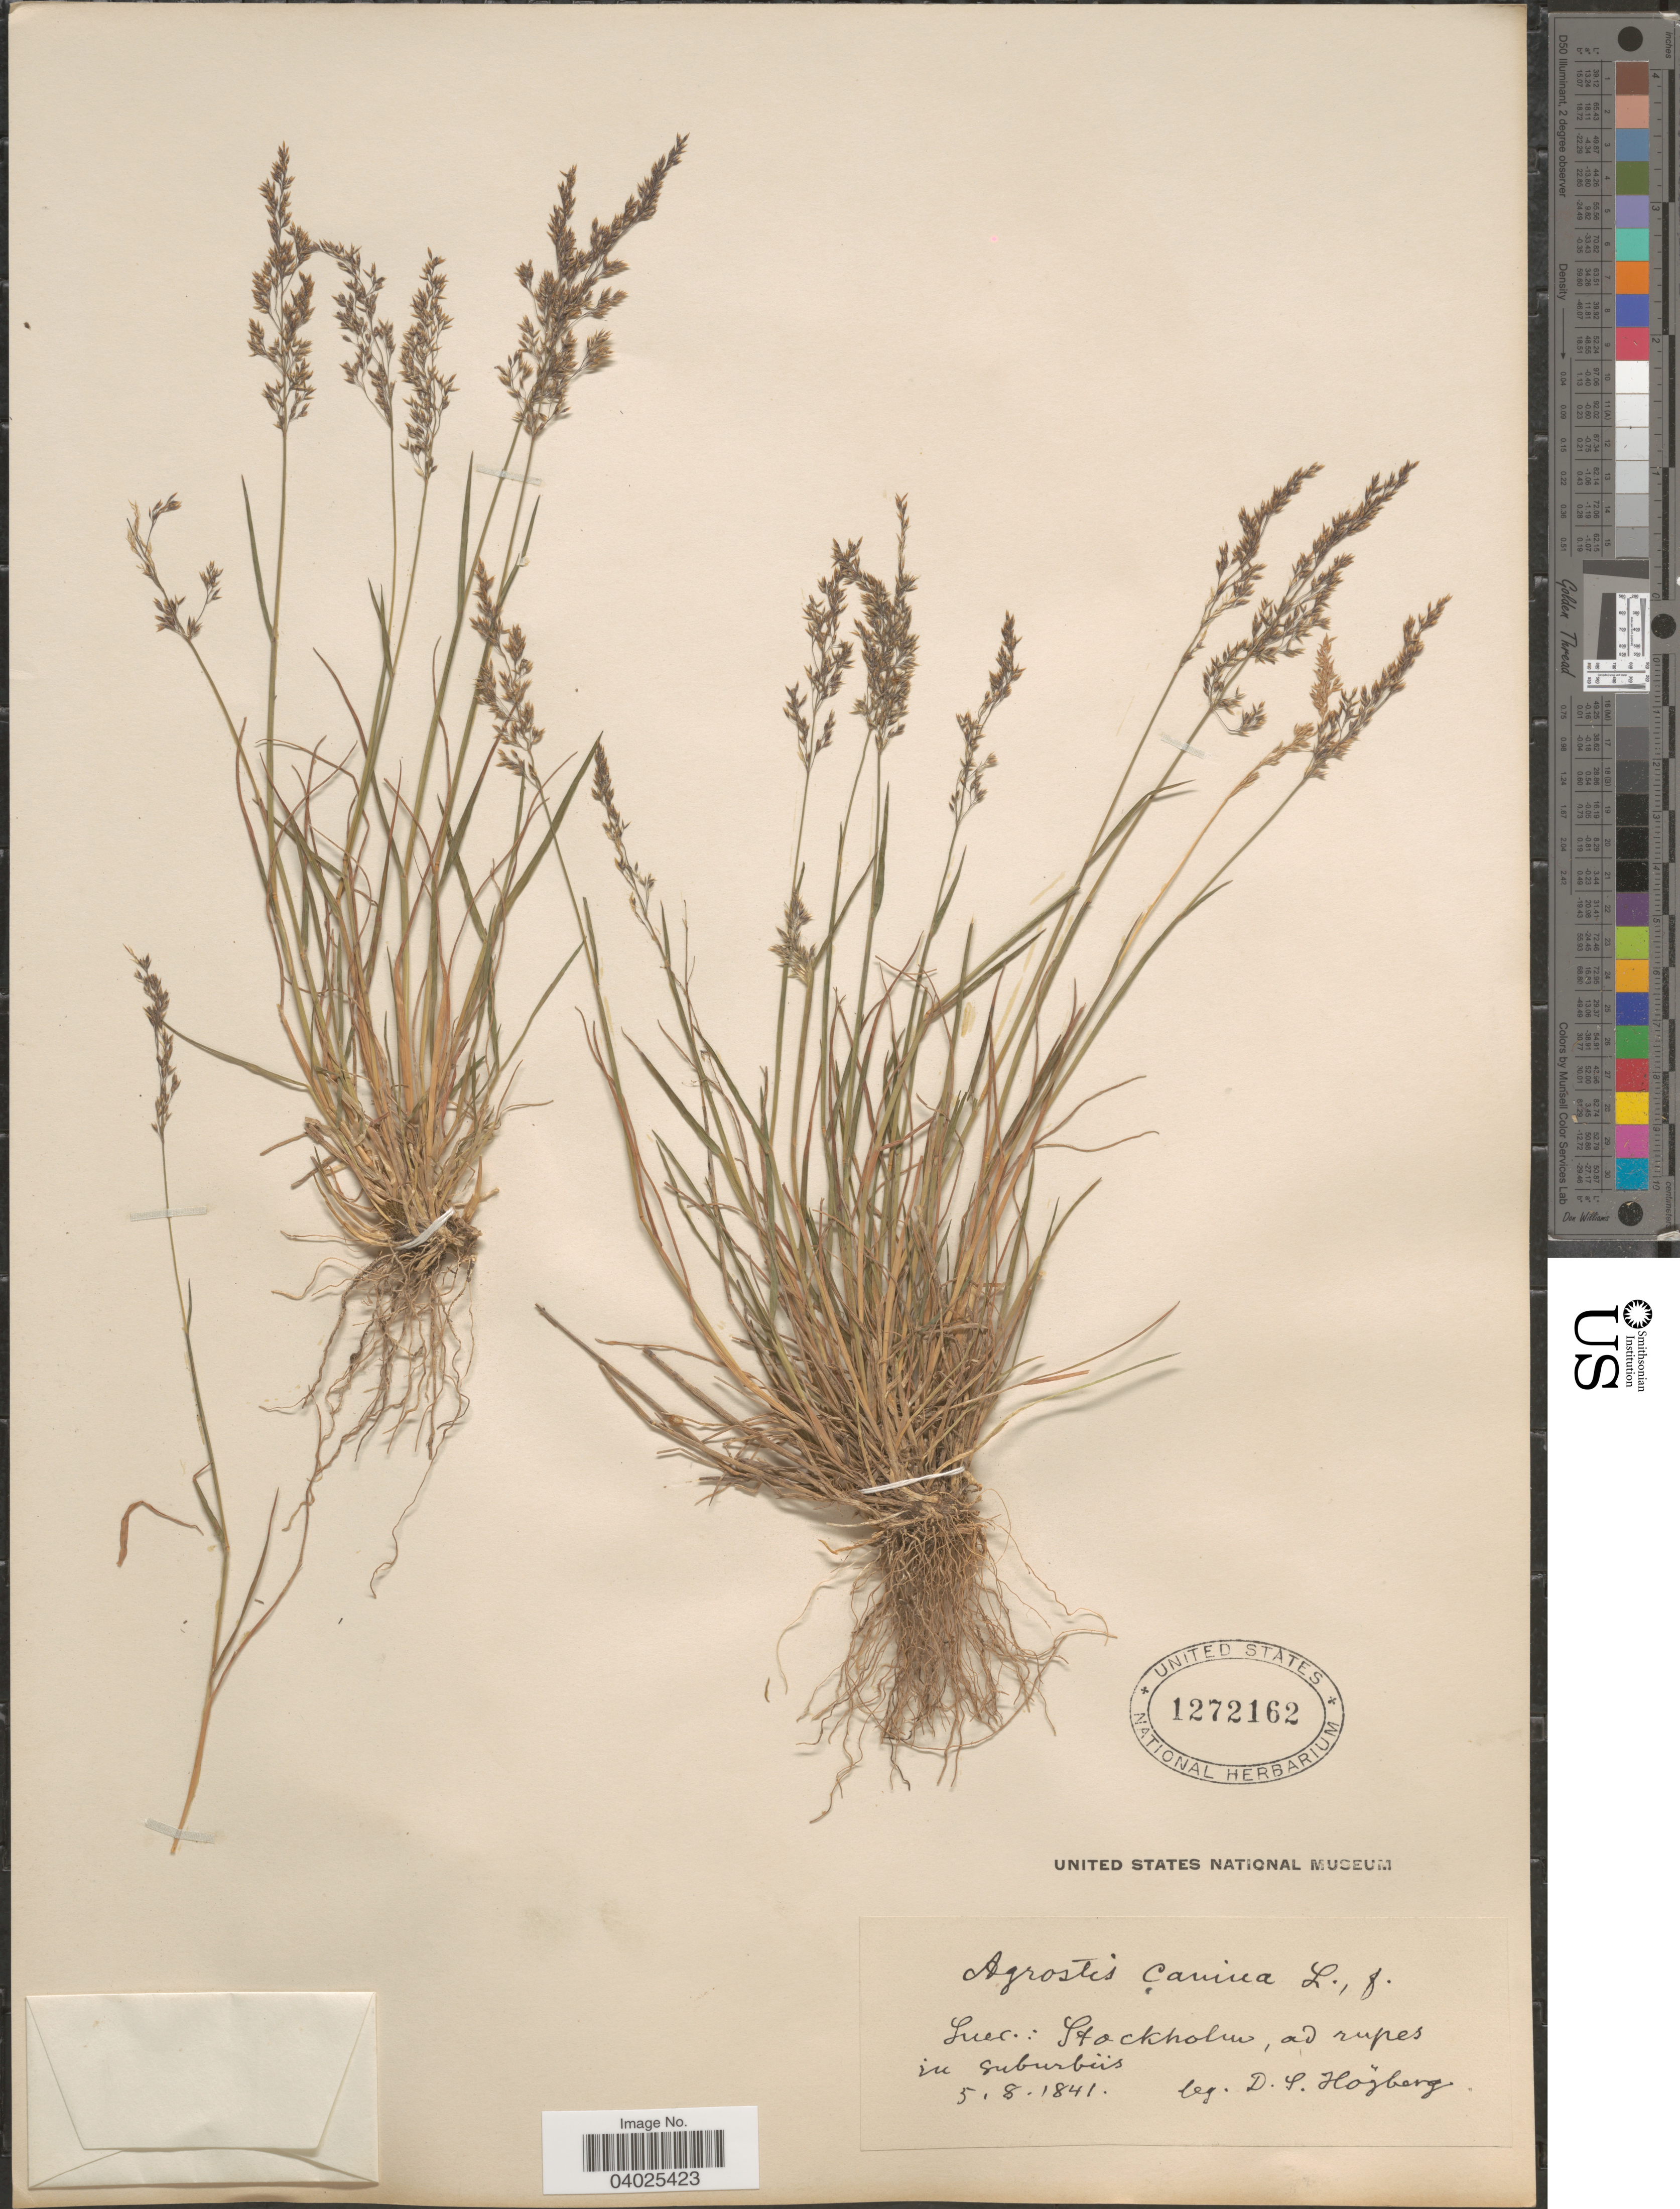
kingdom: Plantae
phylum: Tracheophyta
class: Liliopsida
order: Poales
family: Poaceae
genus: Agrostis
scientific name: Agrostis canina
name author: L.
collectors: D. Hogberg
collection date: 1841-08-05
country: Sweden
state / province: Stockholm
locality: Suec.: Stockholm, ad rupes in suburbüs.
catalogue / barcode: US 1272162